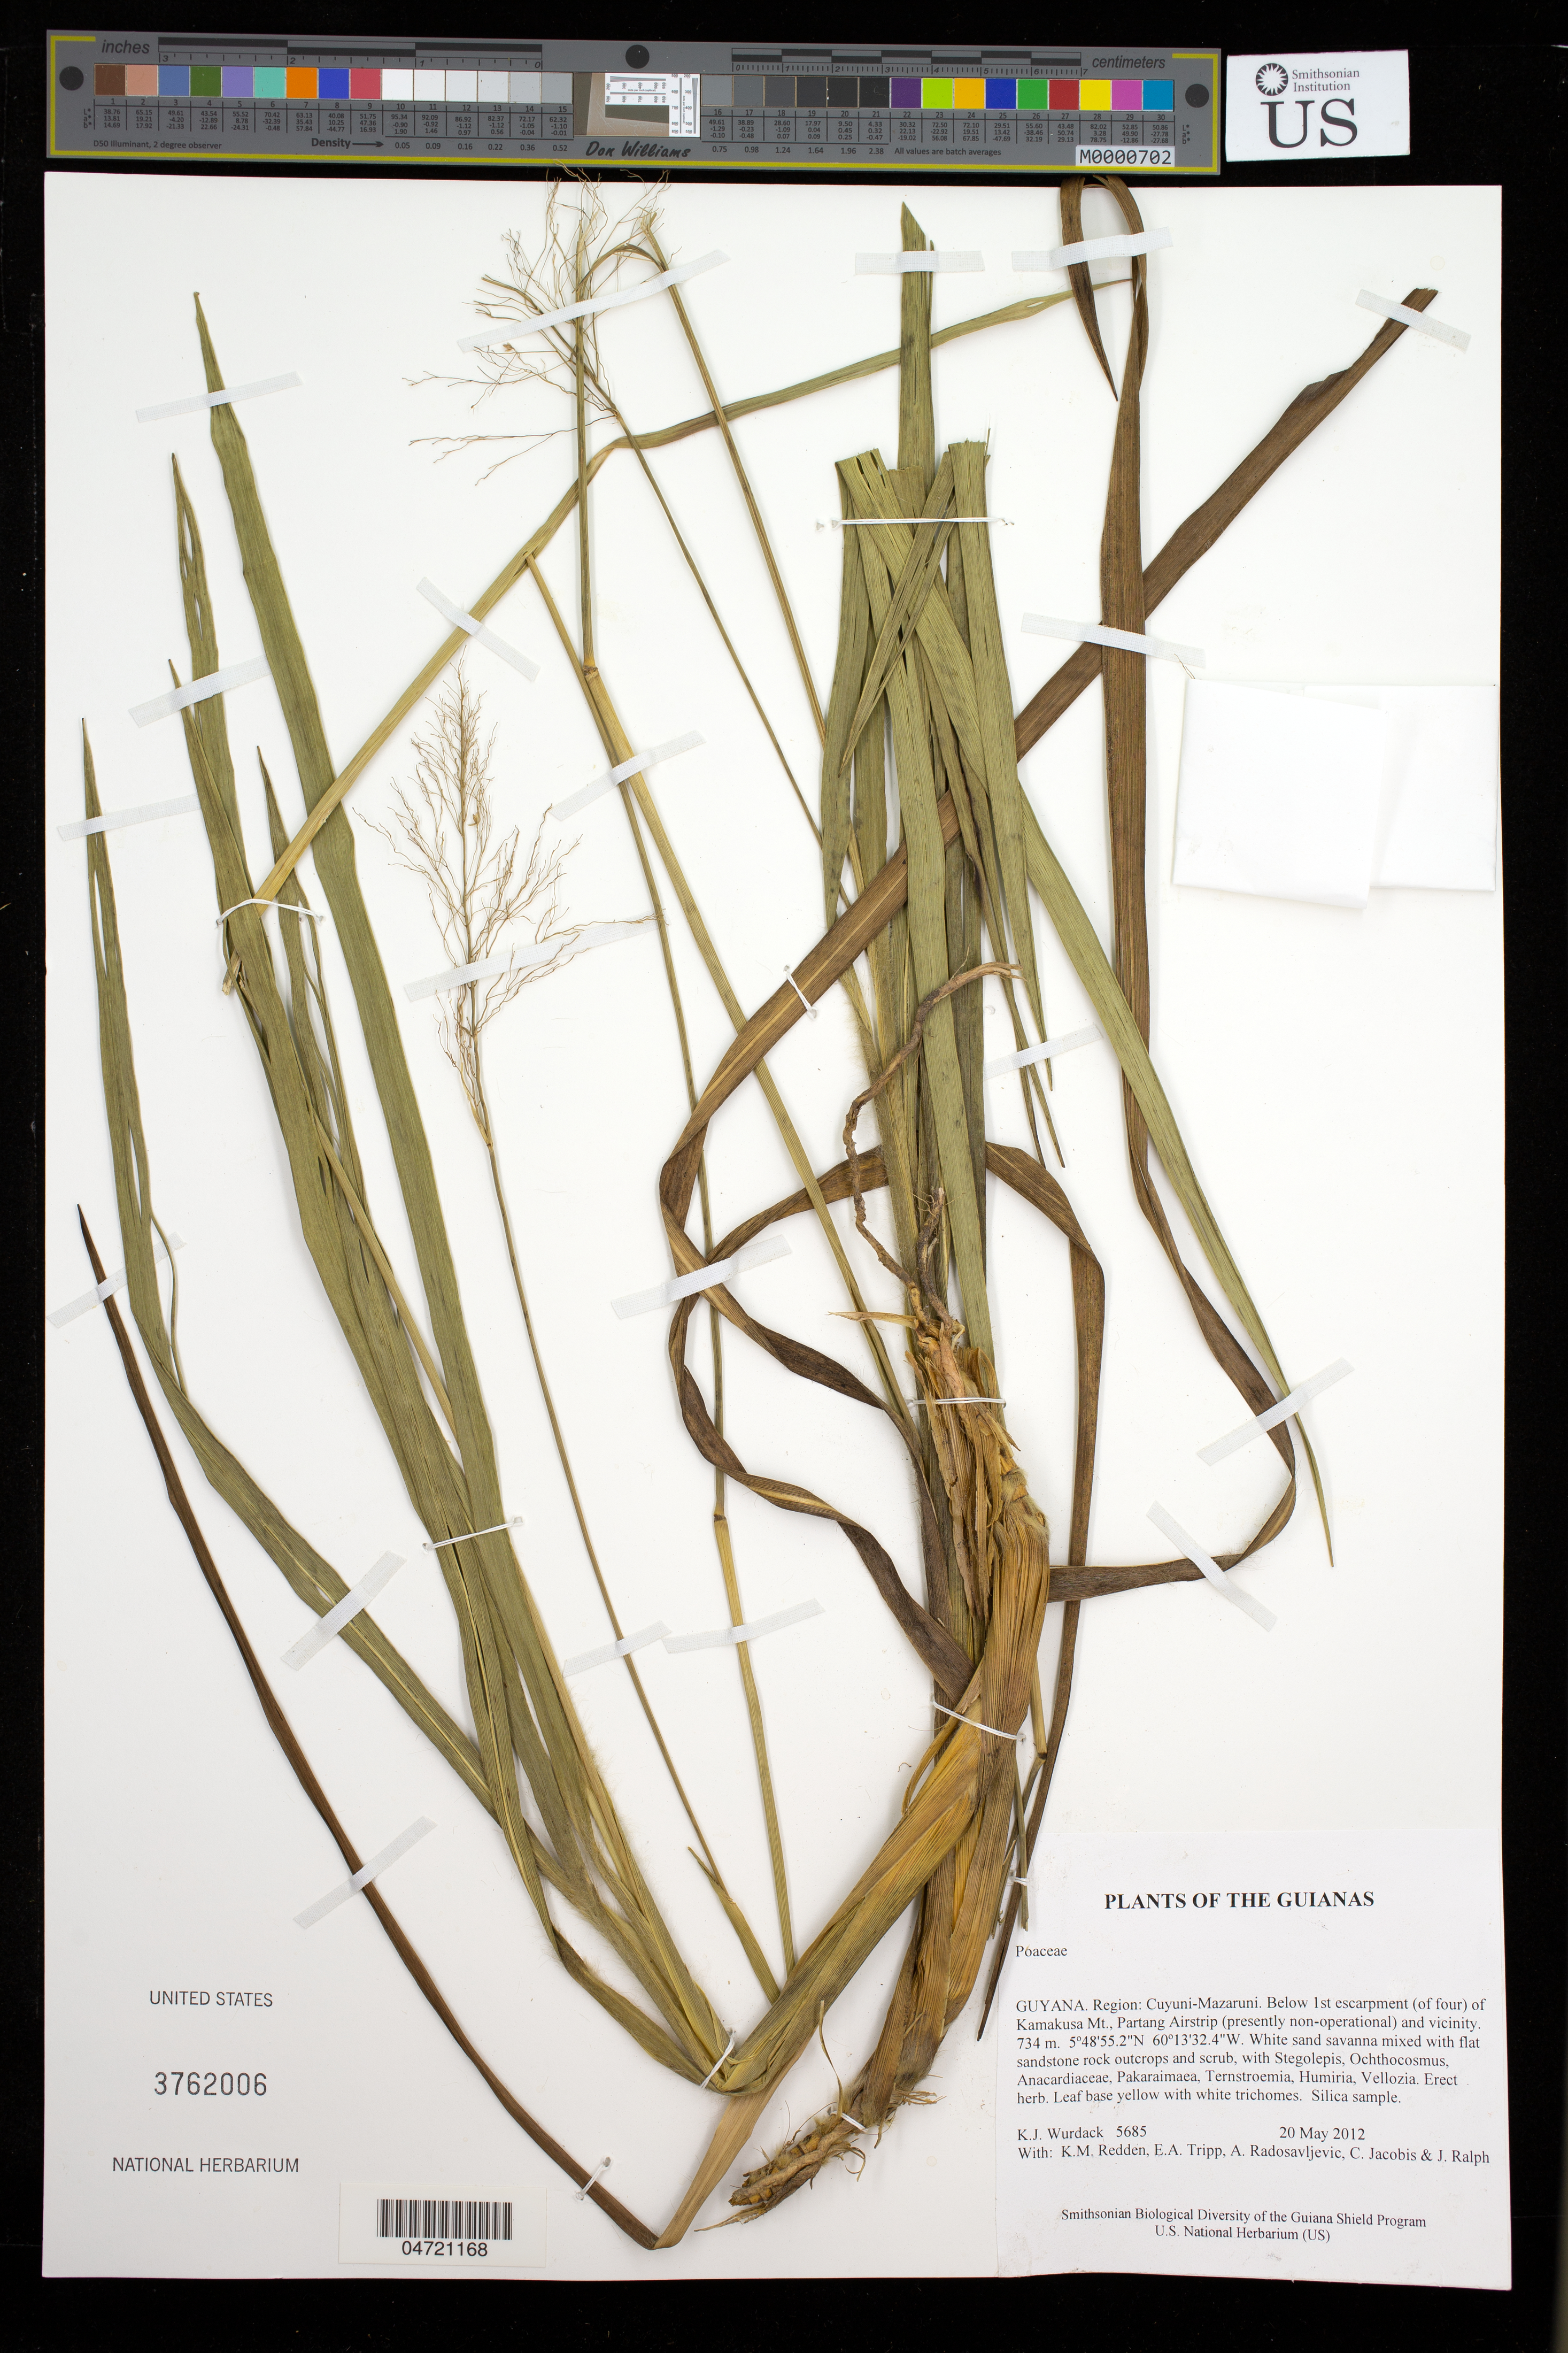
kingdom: Plantae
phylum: Tracheophyta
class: Liliopsida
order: Poales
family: Poaceae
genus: Merostachys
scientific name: Merostachys sp.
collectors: K. Wurdack, K. M. Redden, E. Tripp, A. Radosavljevic, C. Jacobis & J. Ralph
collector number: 5685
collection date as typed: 20 May 2012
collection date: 2012-05-20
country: Guyana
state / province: Cuyuni-Mazaruni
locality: Below 1st escarpment (of four) of Kamakusa Mt., Partang Airstrip (presently non-operational) and vicinity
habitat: White sand savanna mixed with flat sandstone rock outcrops and scrub, with Stegolepis, Ochthocosmus, Anacardiaceae, Pakaraimaea, Ternstroemia, Humiria, Vellozia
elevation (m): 734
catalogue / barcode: US 3762006